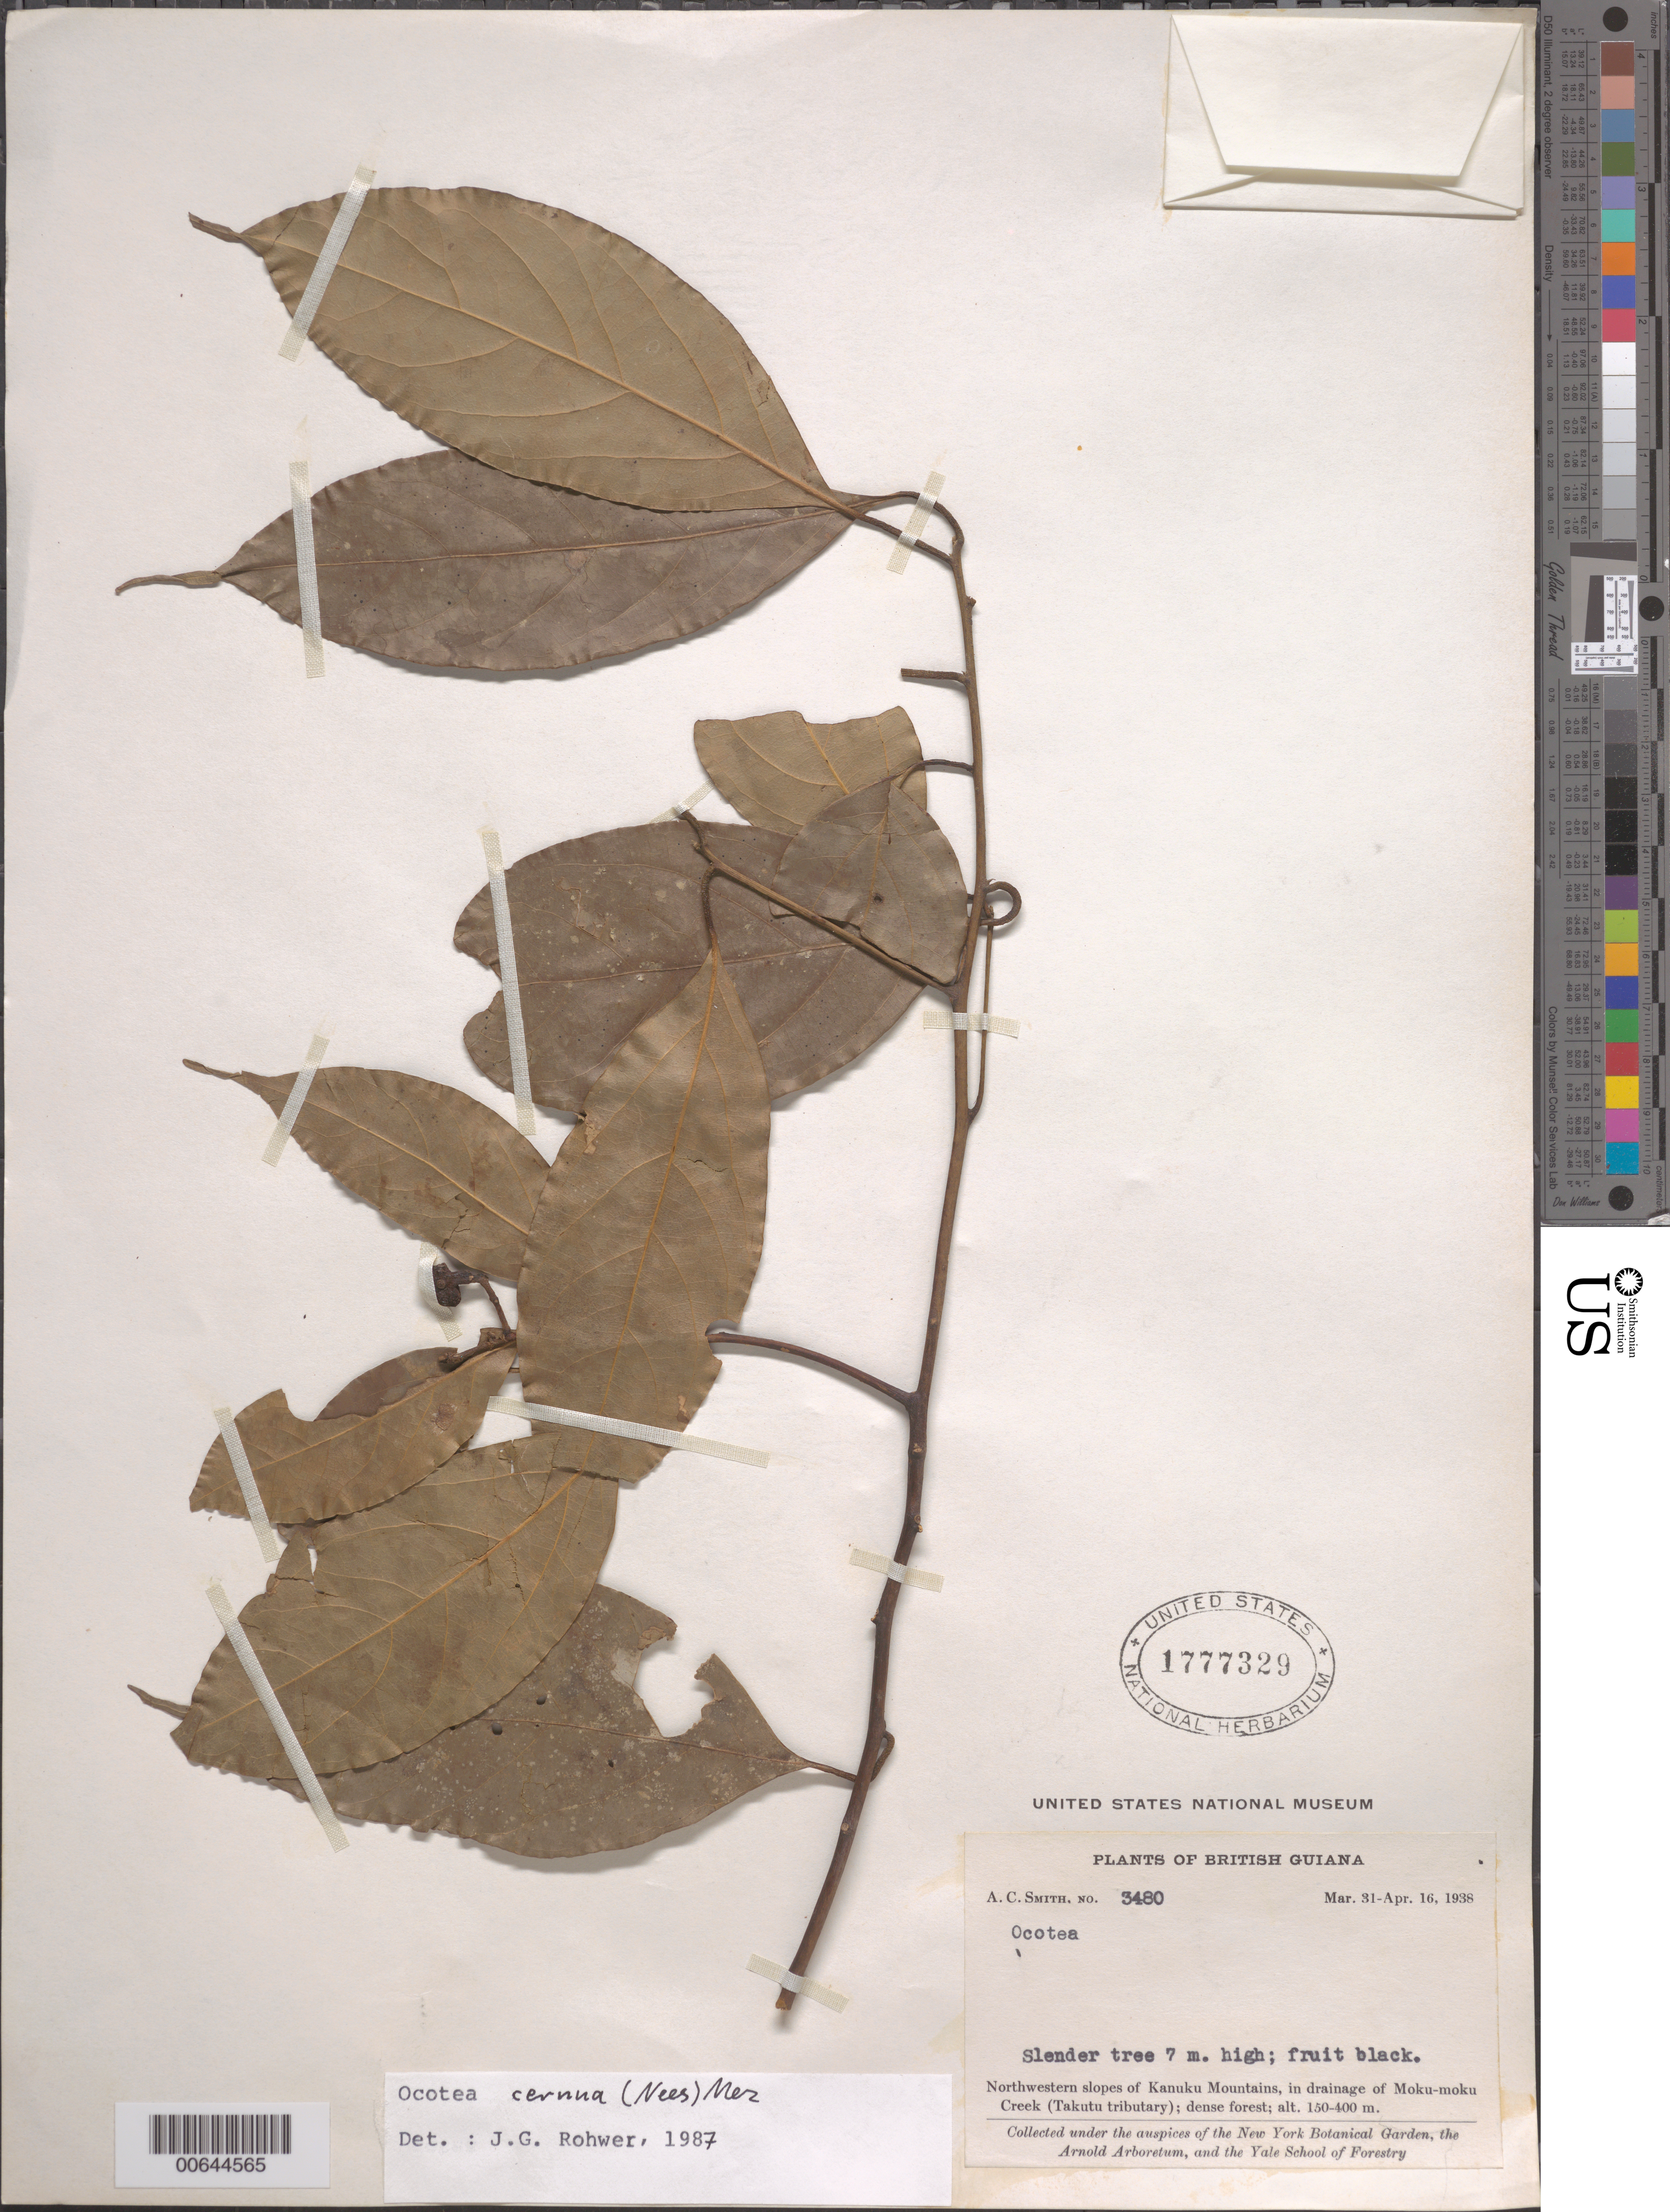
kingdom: Plantae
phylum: Tracheophyta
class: Magnoliopsida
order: Laurales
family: Lauraceae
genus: Ocotea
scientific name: Ocotea cernua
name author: (Nees) Mez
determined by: Rohwer, J. G.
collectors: A. C. Smith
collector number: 3480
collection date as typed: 31-Mar-38 to 16-Apr-38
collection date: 1938-03-31/1938-04-16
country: Guyana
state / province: U. Takutu-U. Essequibo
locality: Kanuku Mts., NW slopes, in drainage of Moku-moku Creek (Takutu tributary)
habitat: Drainage of Moku-moku Creek (Takutu tributary); dense forest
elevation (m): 150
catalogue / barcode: US 1777329